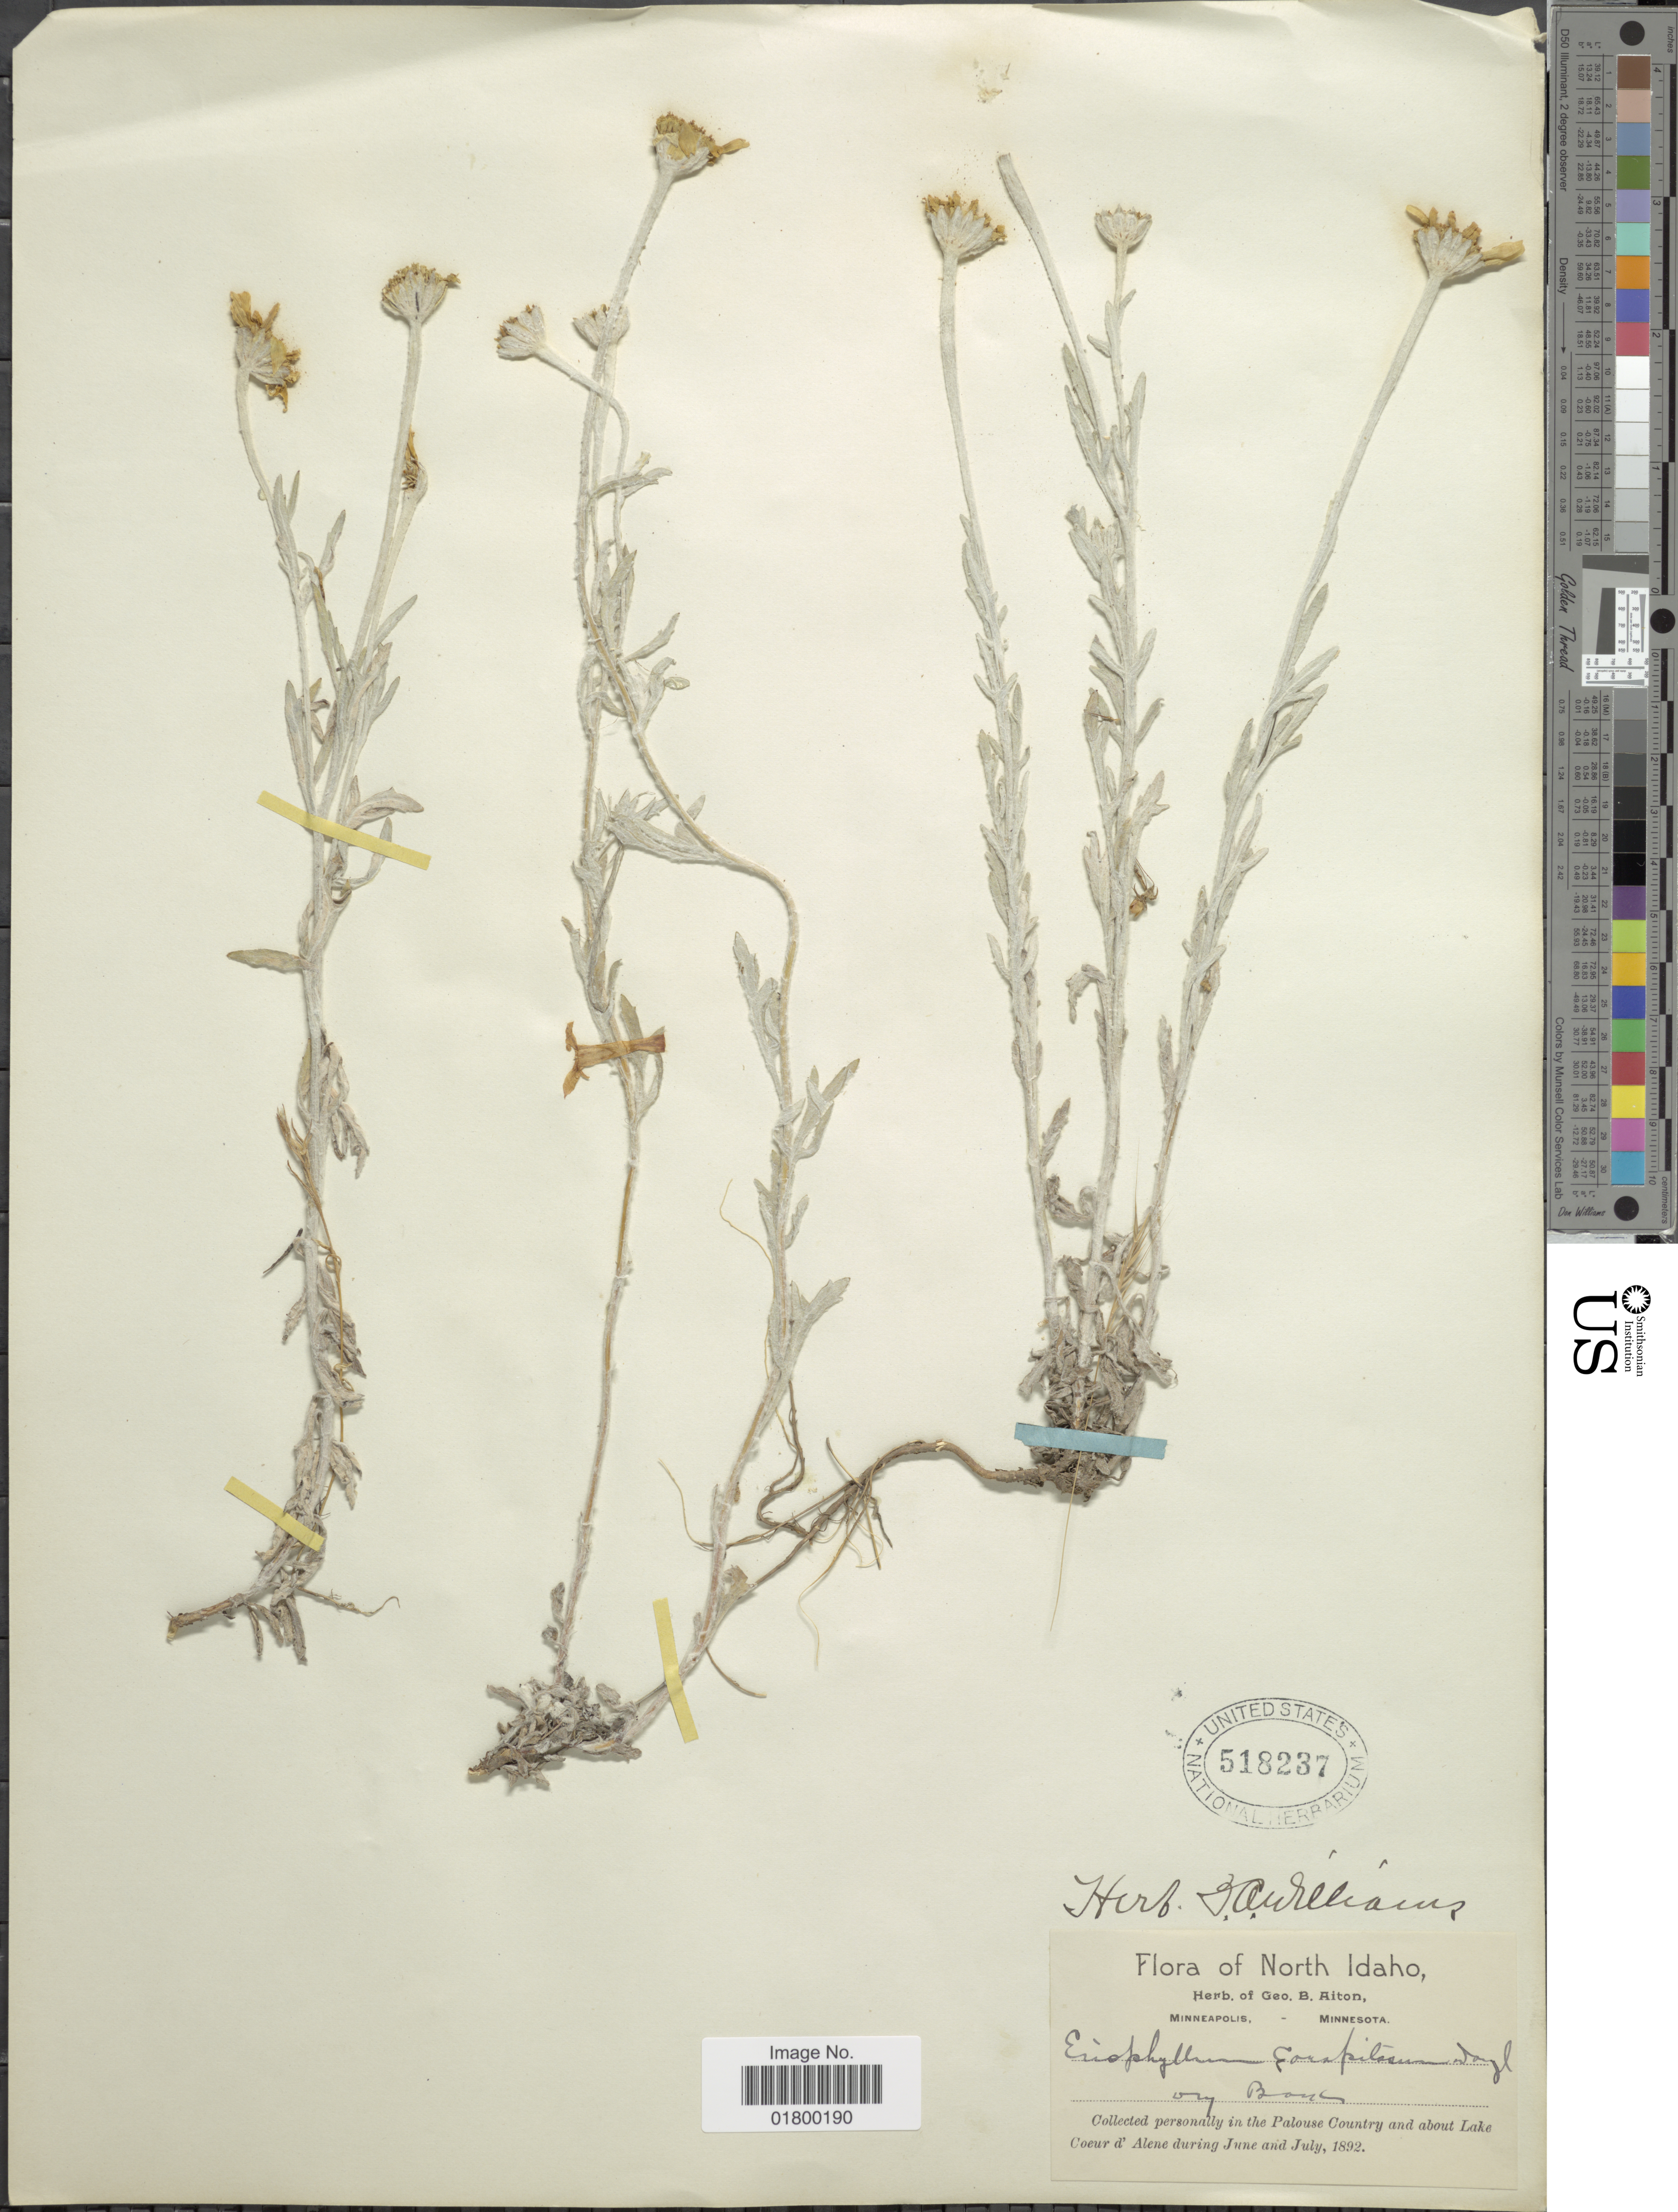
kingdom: Plantae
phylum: Tracheophyta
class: Magnoliopsida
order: Asterales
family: Asteraceae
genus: Eriophyllum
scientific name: Eriophyllum lanatum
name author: (Pursh) J. Forbes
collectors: ex herb. Geo. B. Aiton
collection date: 1892-06/1892-07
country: United States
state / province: Idaho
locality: North Idaho, In the Palouse Country and about Lake Coeur d'Alene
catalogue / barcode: US 518237